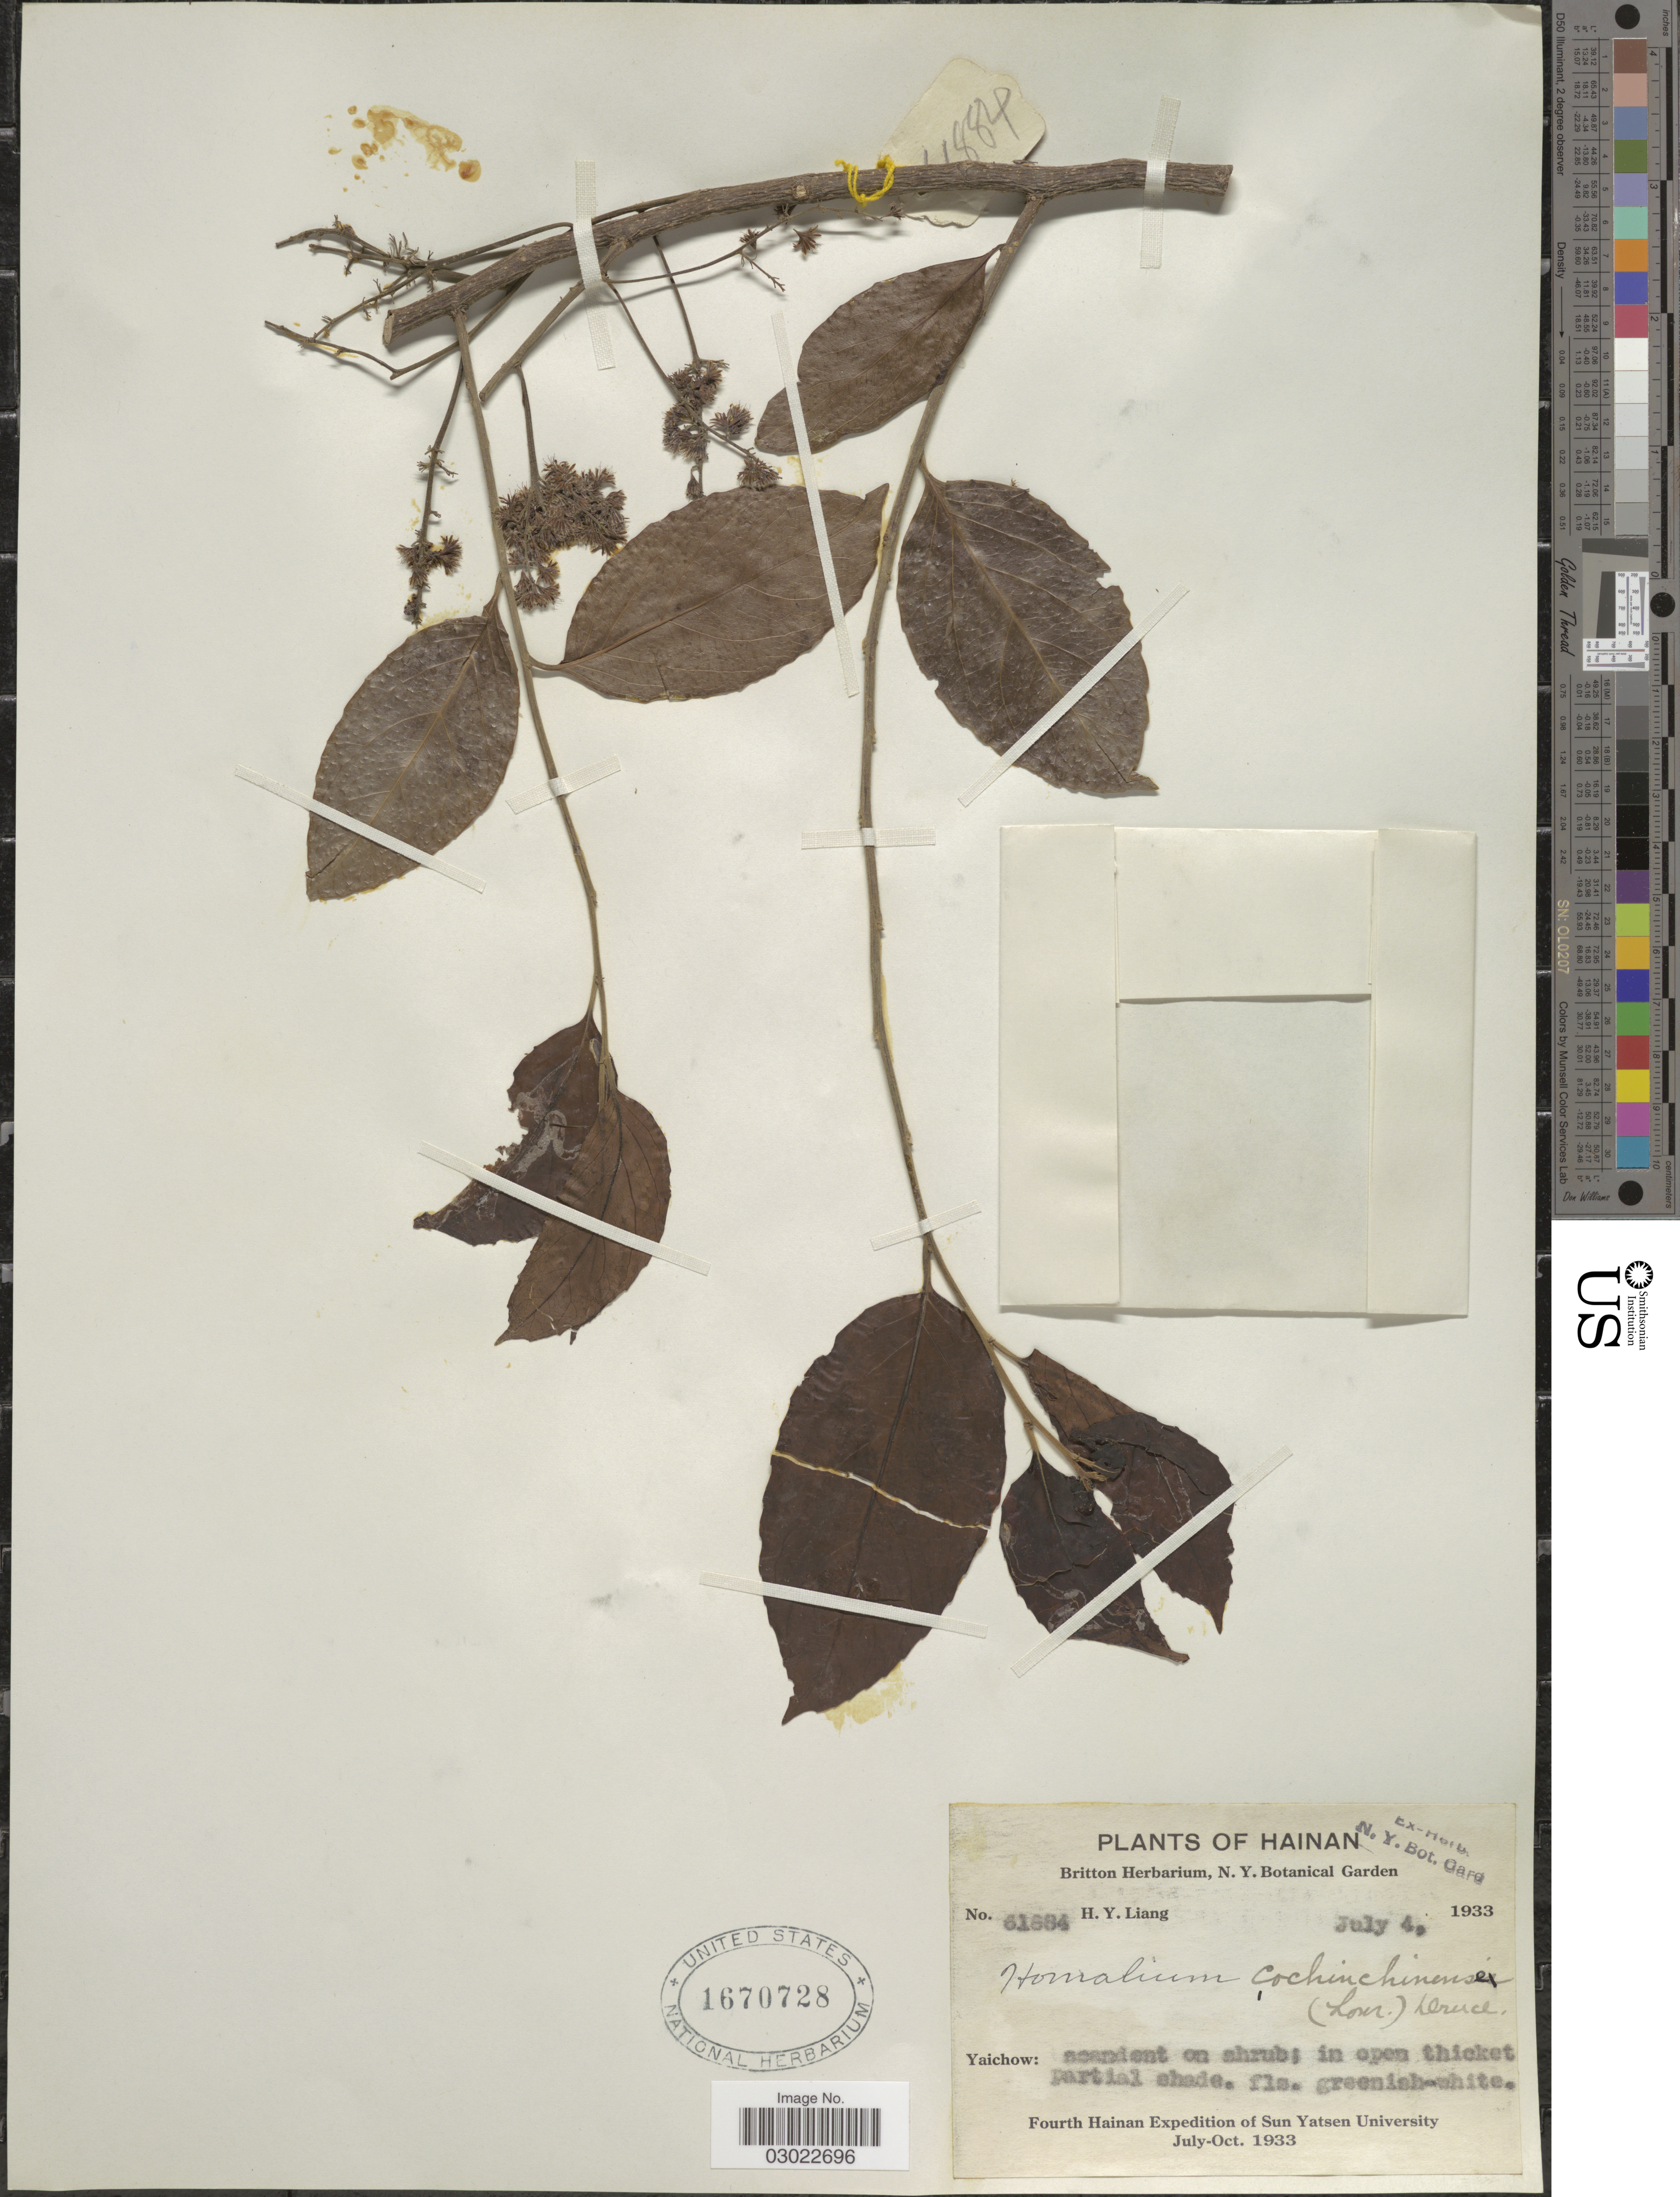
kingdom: Plantae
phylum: Tracheophyta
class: Magnoliopsida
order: Malpighiales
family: Salicaceae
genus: Homalium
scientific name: Homalium cochinchinensis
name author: (Lour.) Druce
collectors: H. Y. Liang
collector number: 61684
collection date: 1933-07-04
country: China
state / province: Hainan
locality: Yaichow.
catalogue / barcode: US 1670728